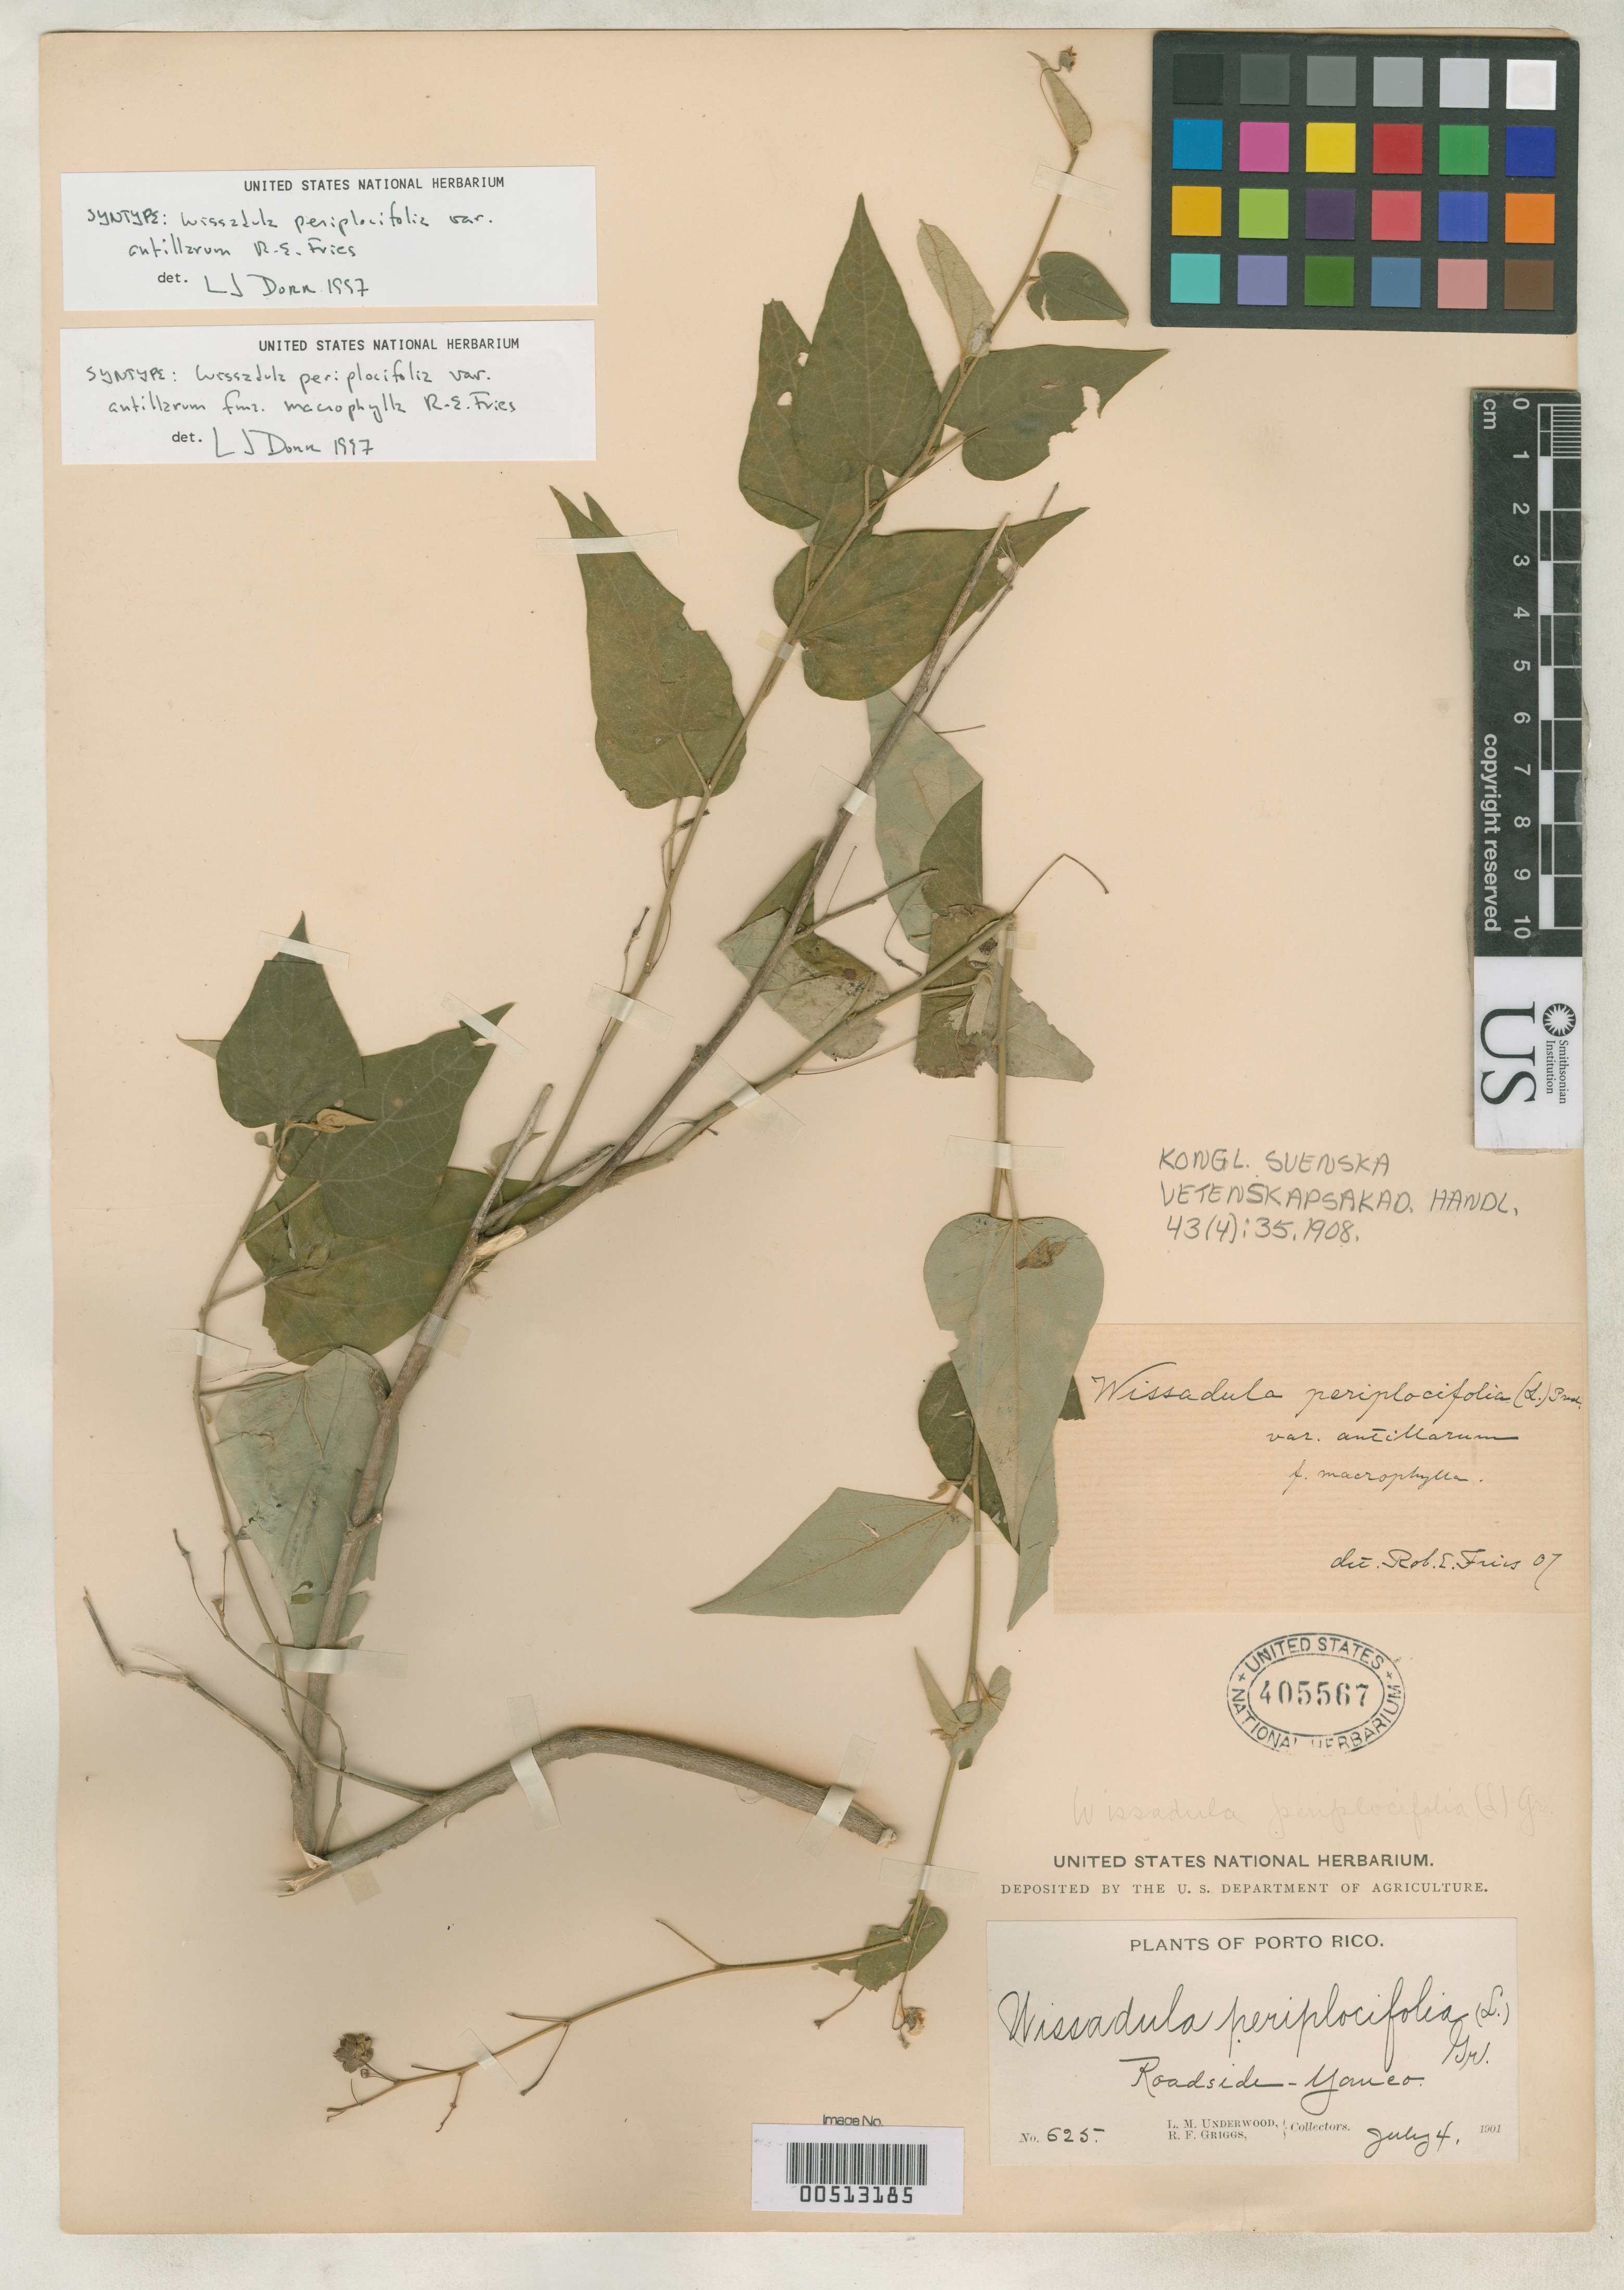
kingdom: Plantae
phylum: Tracheophyta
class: Magnoliopsida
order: Malvales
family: Malvaceae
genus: Wissadula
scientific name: Wissadula periplocifolia f. macrophylla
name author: R.E. Fr.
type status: Syntype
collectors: L. M. Underwood & R. F. Griggs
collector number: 625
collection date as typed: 04 Jul 1901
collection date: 1901-07-04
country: Puerto Rico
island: Greater Antilles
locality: Sierra de Naguabo ad Rio Blanco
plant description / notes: Wissadula periplocifolia var. antillarum R.E. Fr. described without type designated; includes 2 formae (f. microphylla, f. macrophylla), neither identified as the typical form.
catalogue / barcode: US 405567